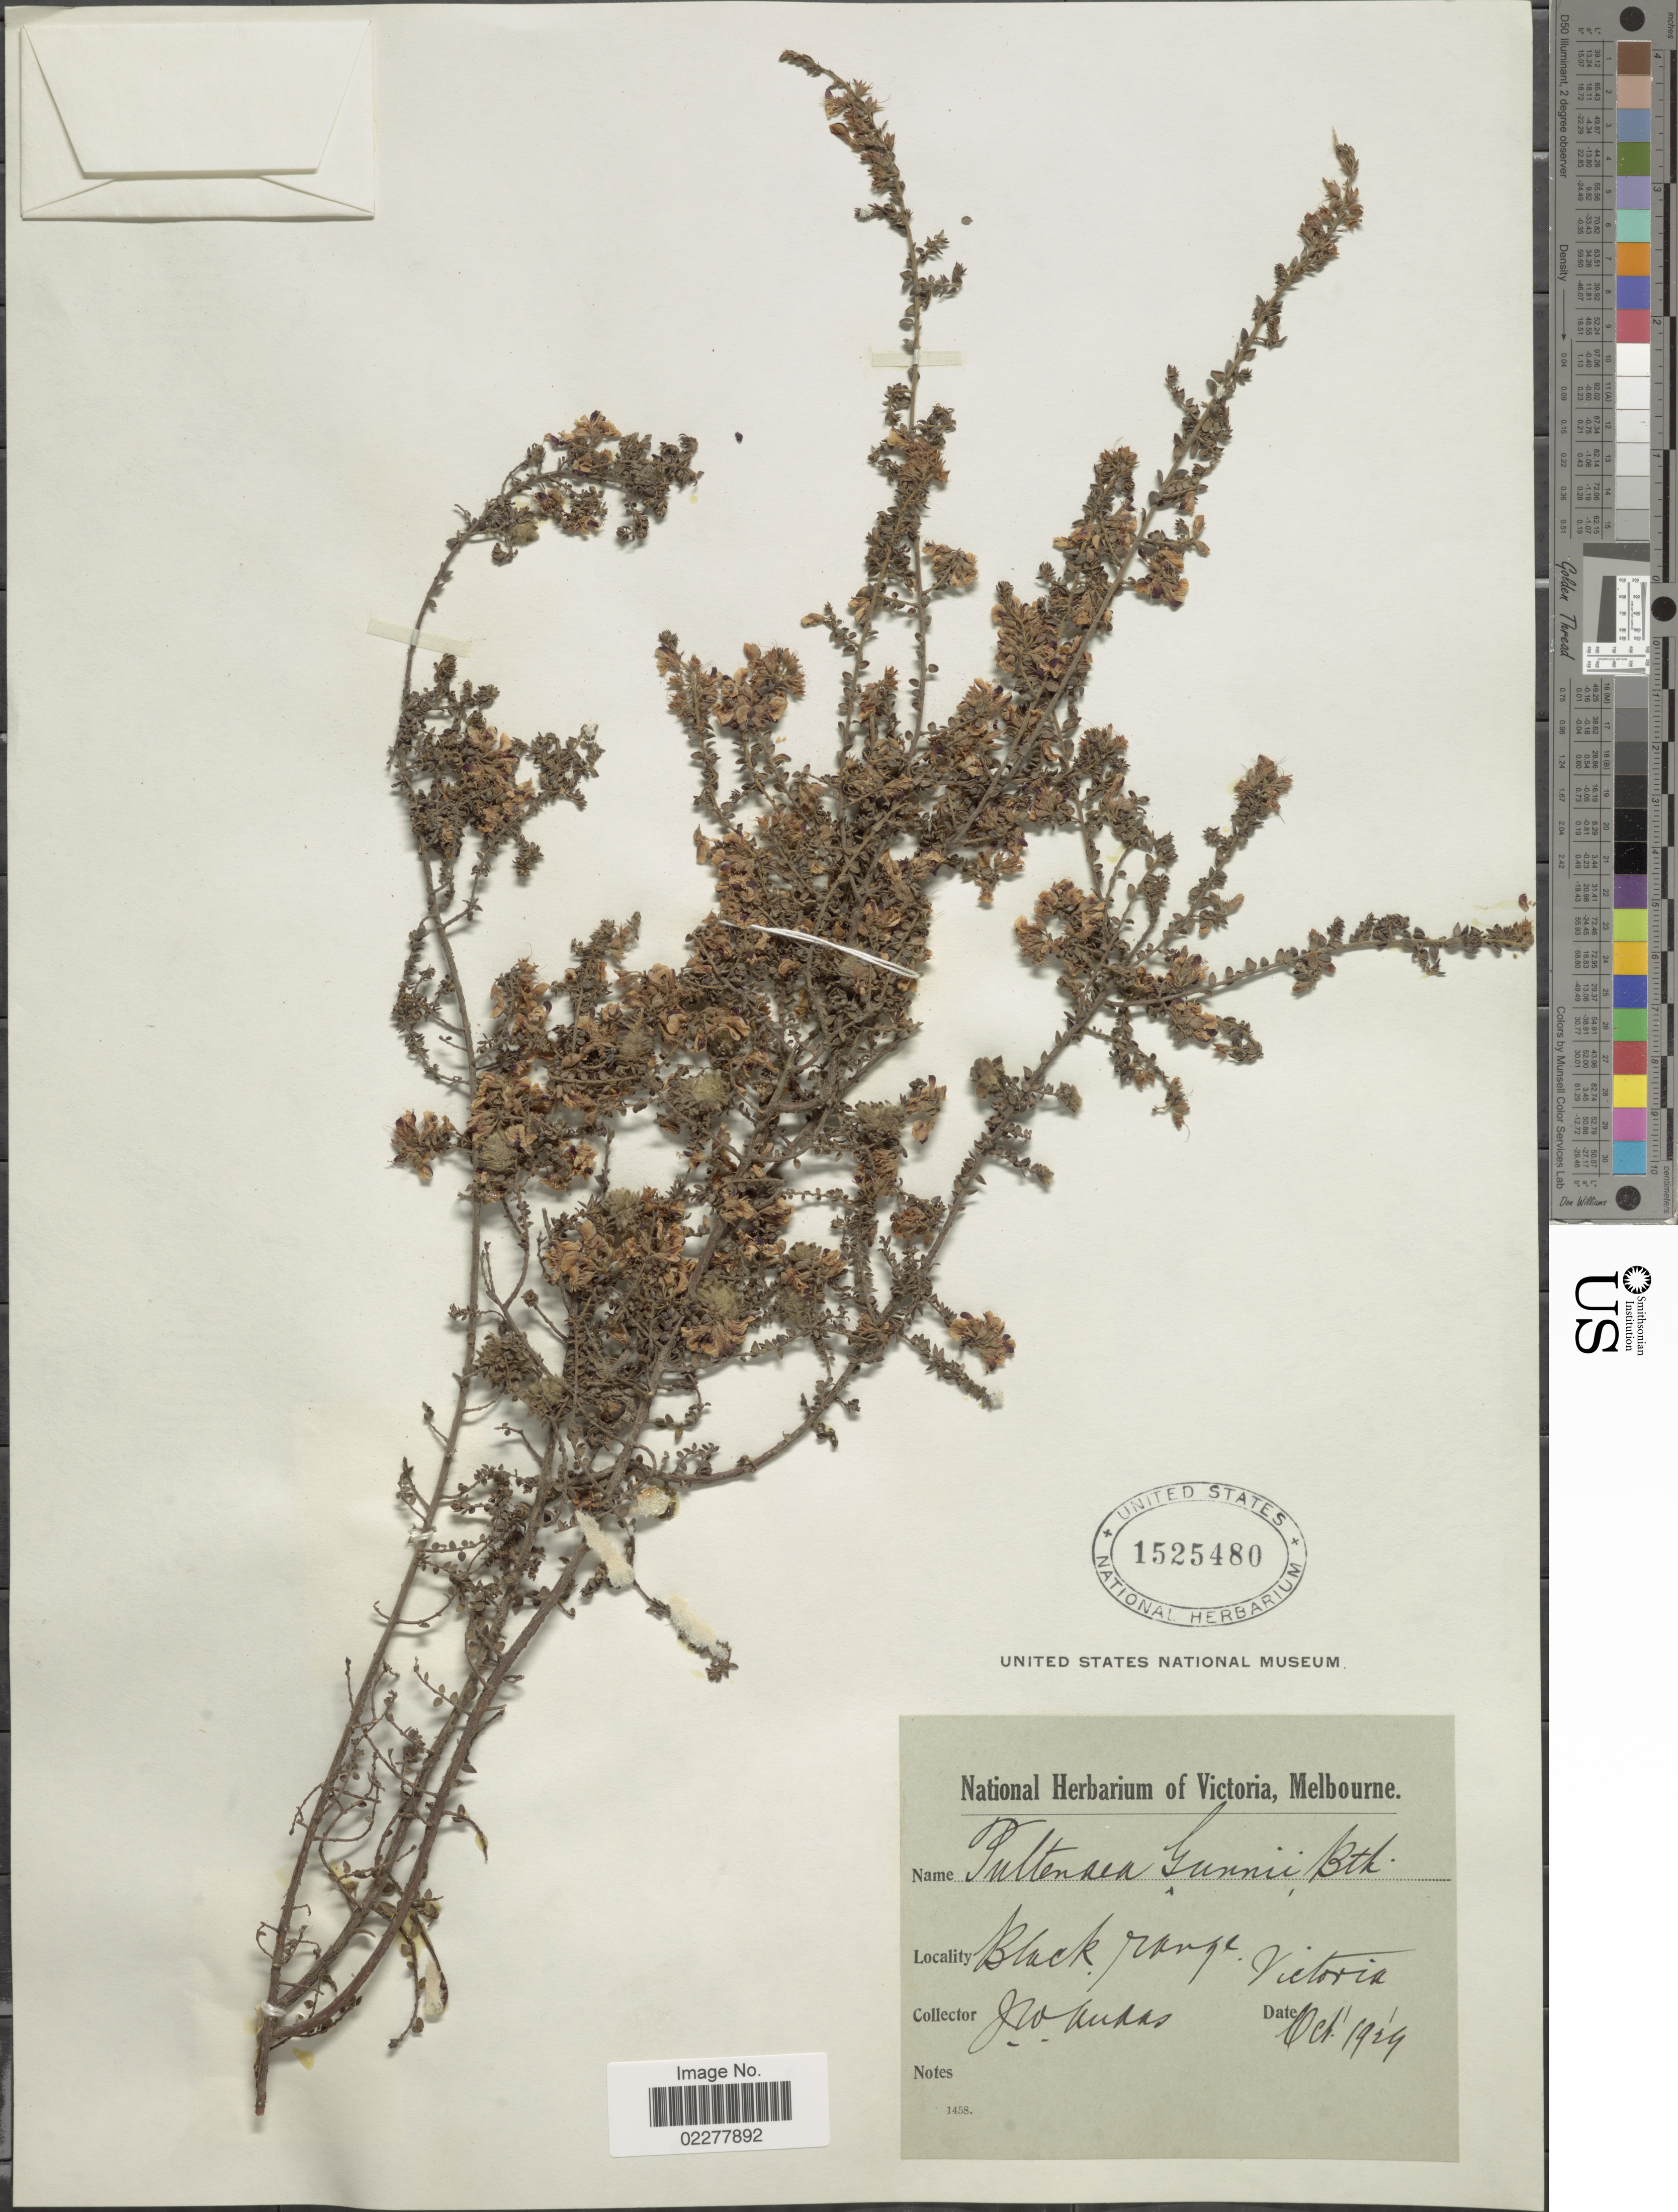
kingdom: Plantae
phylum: Tracheophyta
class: Magnoliopsida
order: Fabales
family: Fabaceae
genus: Pultenaea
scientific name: Pultenaea gunnii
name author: Benth.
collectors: J. Audas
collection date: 1929-10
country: Australia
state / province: Victoria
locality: Black range, Victoria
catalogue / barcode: US 1525480